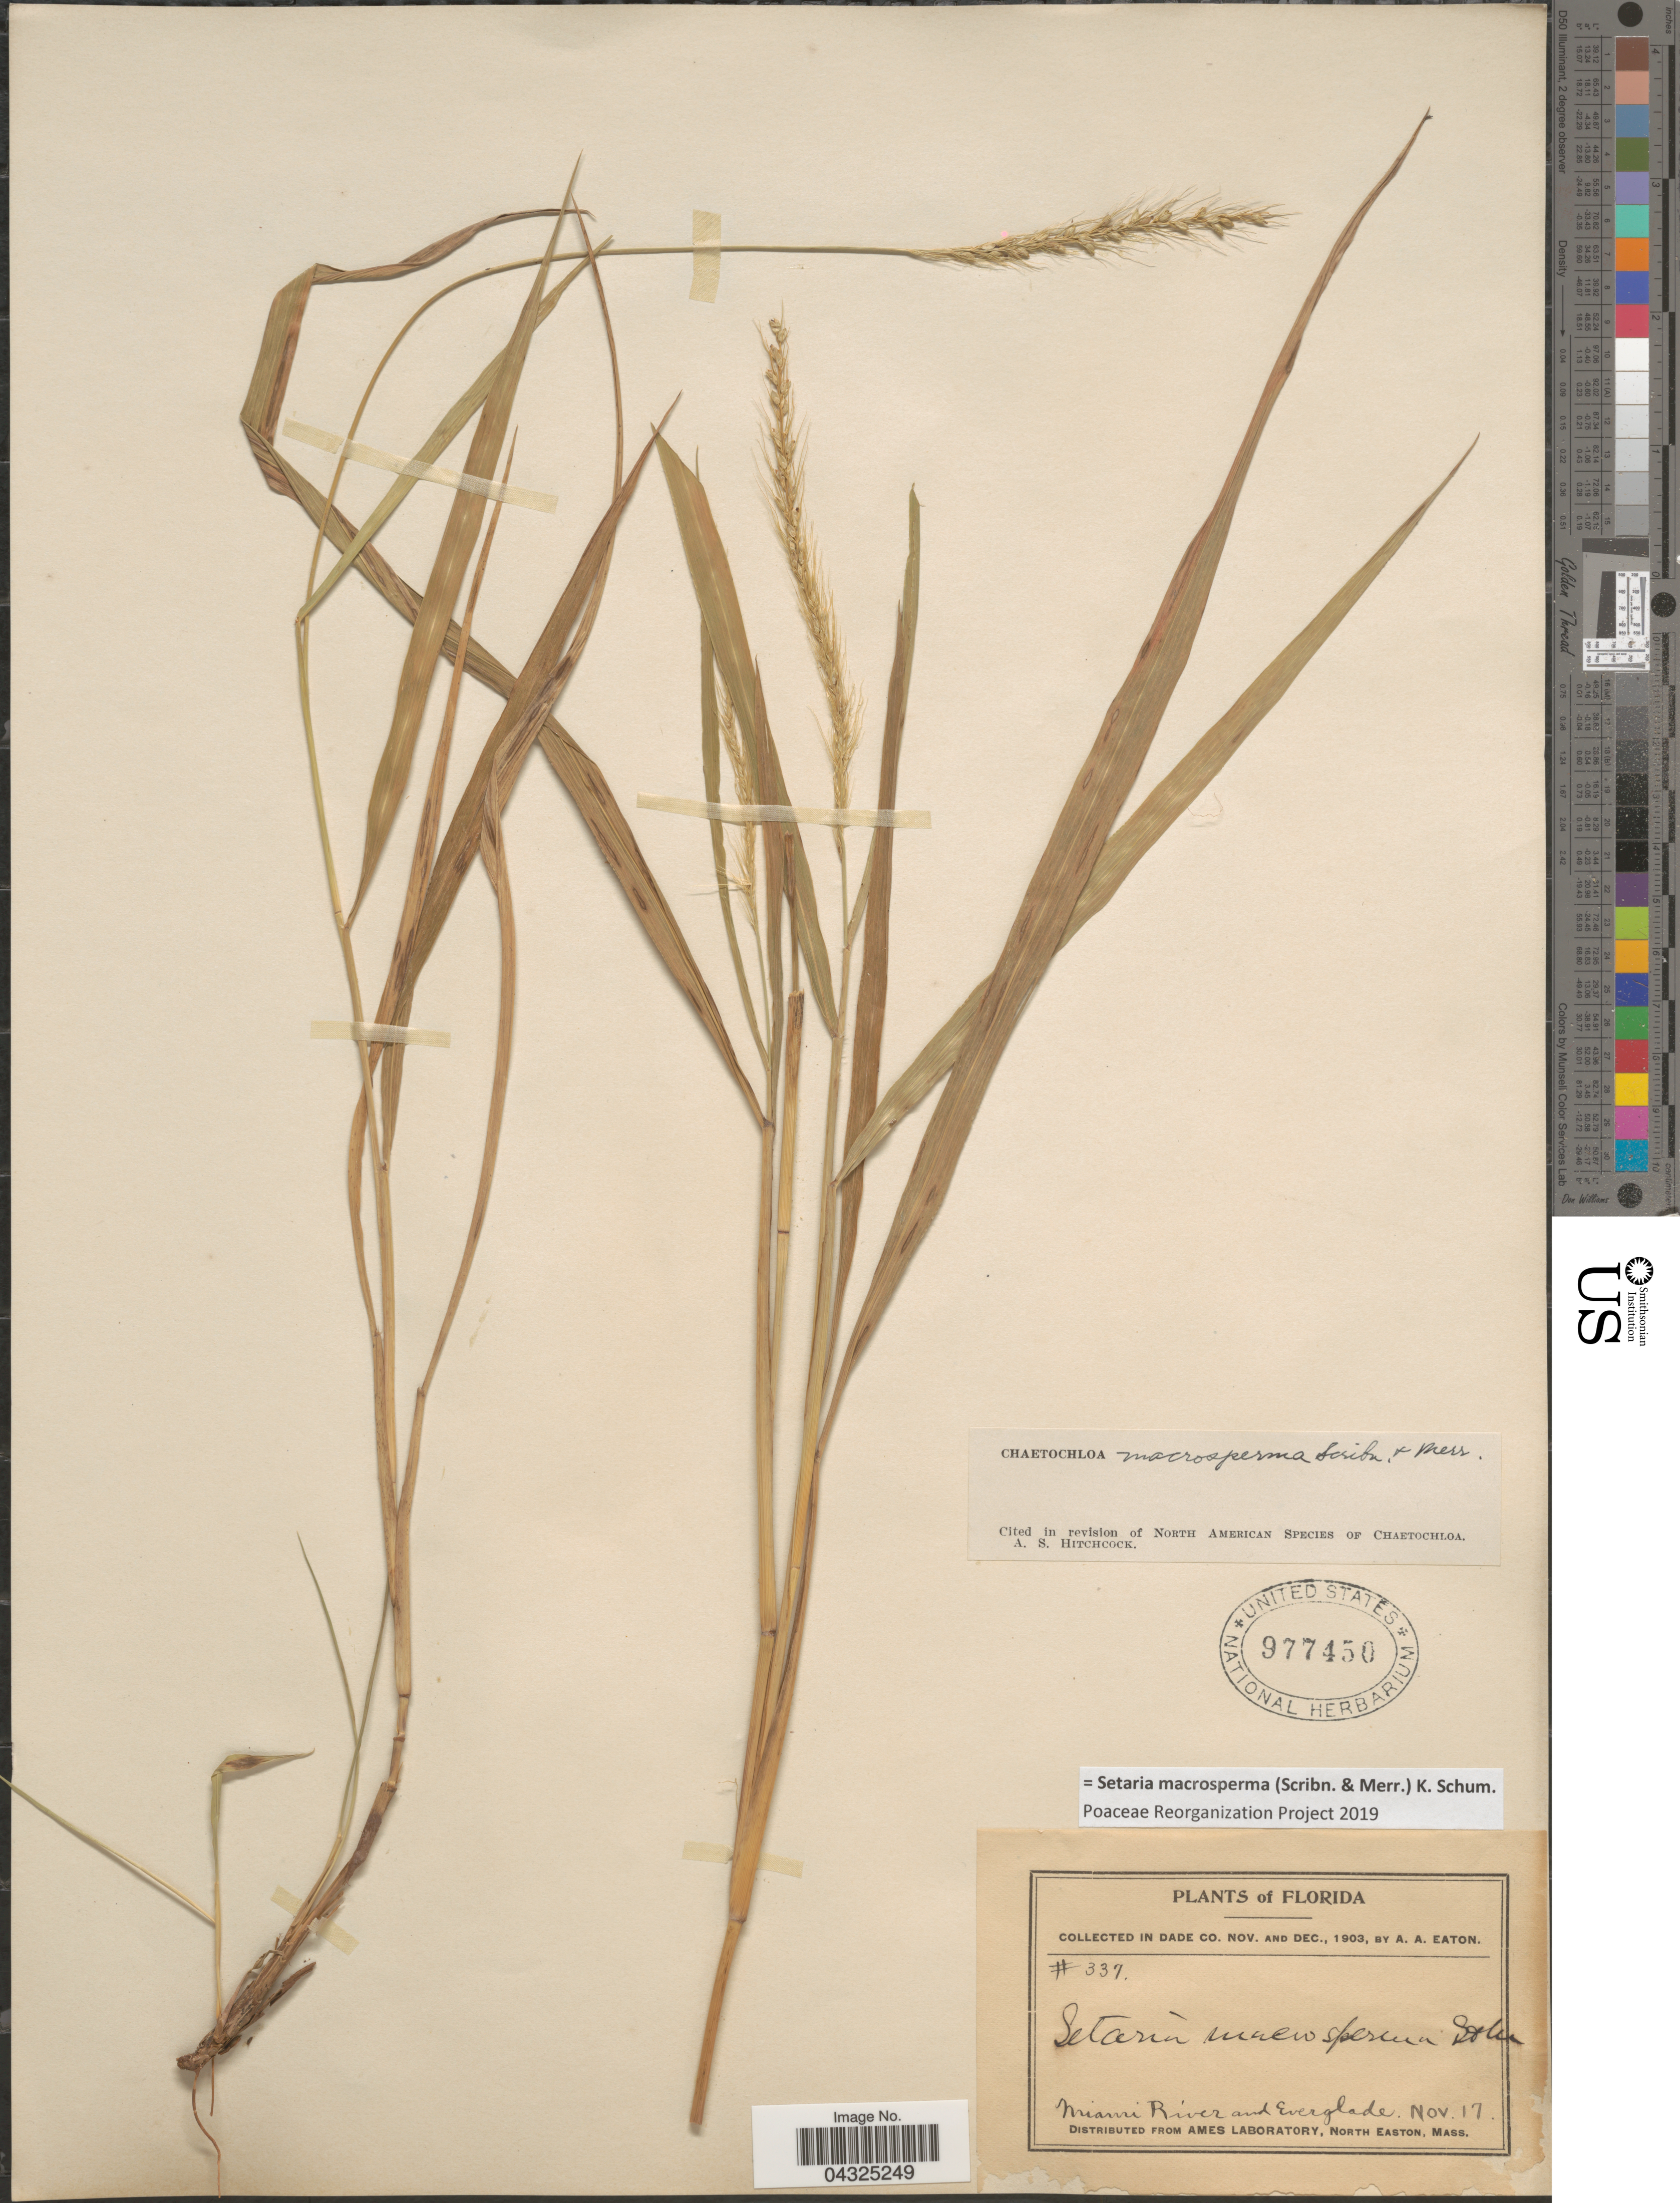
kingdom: Plantae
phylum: Tracheophyta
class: Liliopsida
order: Poales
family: Poaceae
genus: Setaria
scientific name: Setaria macrosperma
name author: (Scribn. & Merr.) K. Schum.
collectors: A. A. Eaton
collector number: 337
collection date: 1903-11-17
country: United States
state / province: Florida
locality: In Dade Co. Miami River and Everglade.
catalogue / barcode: US 977450